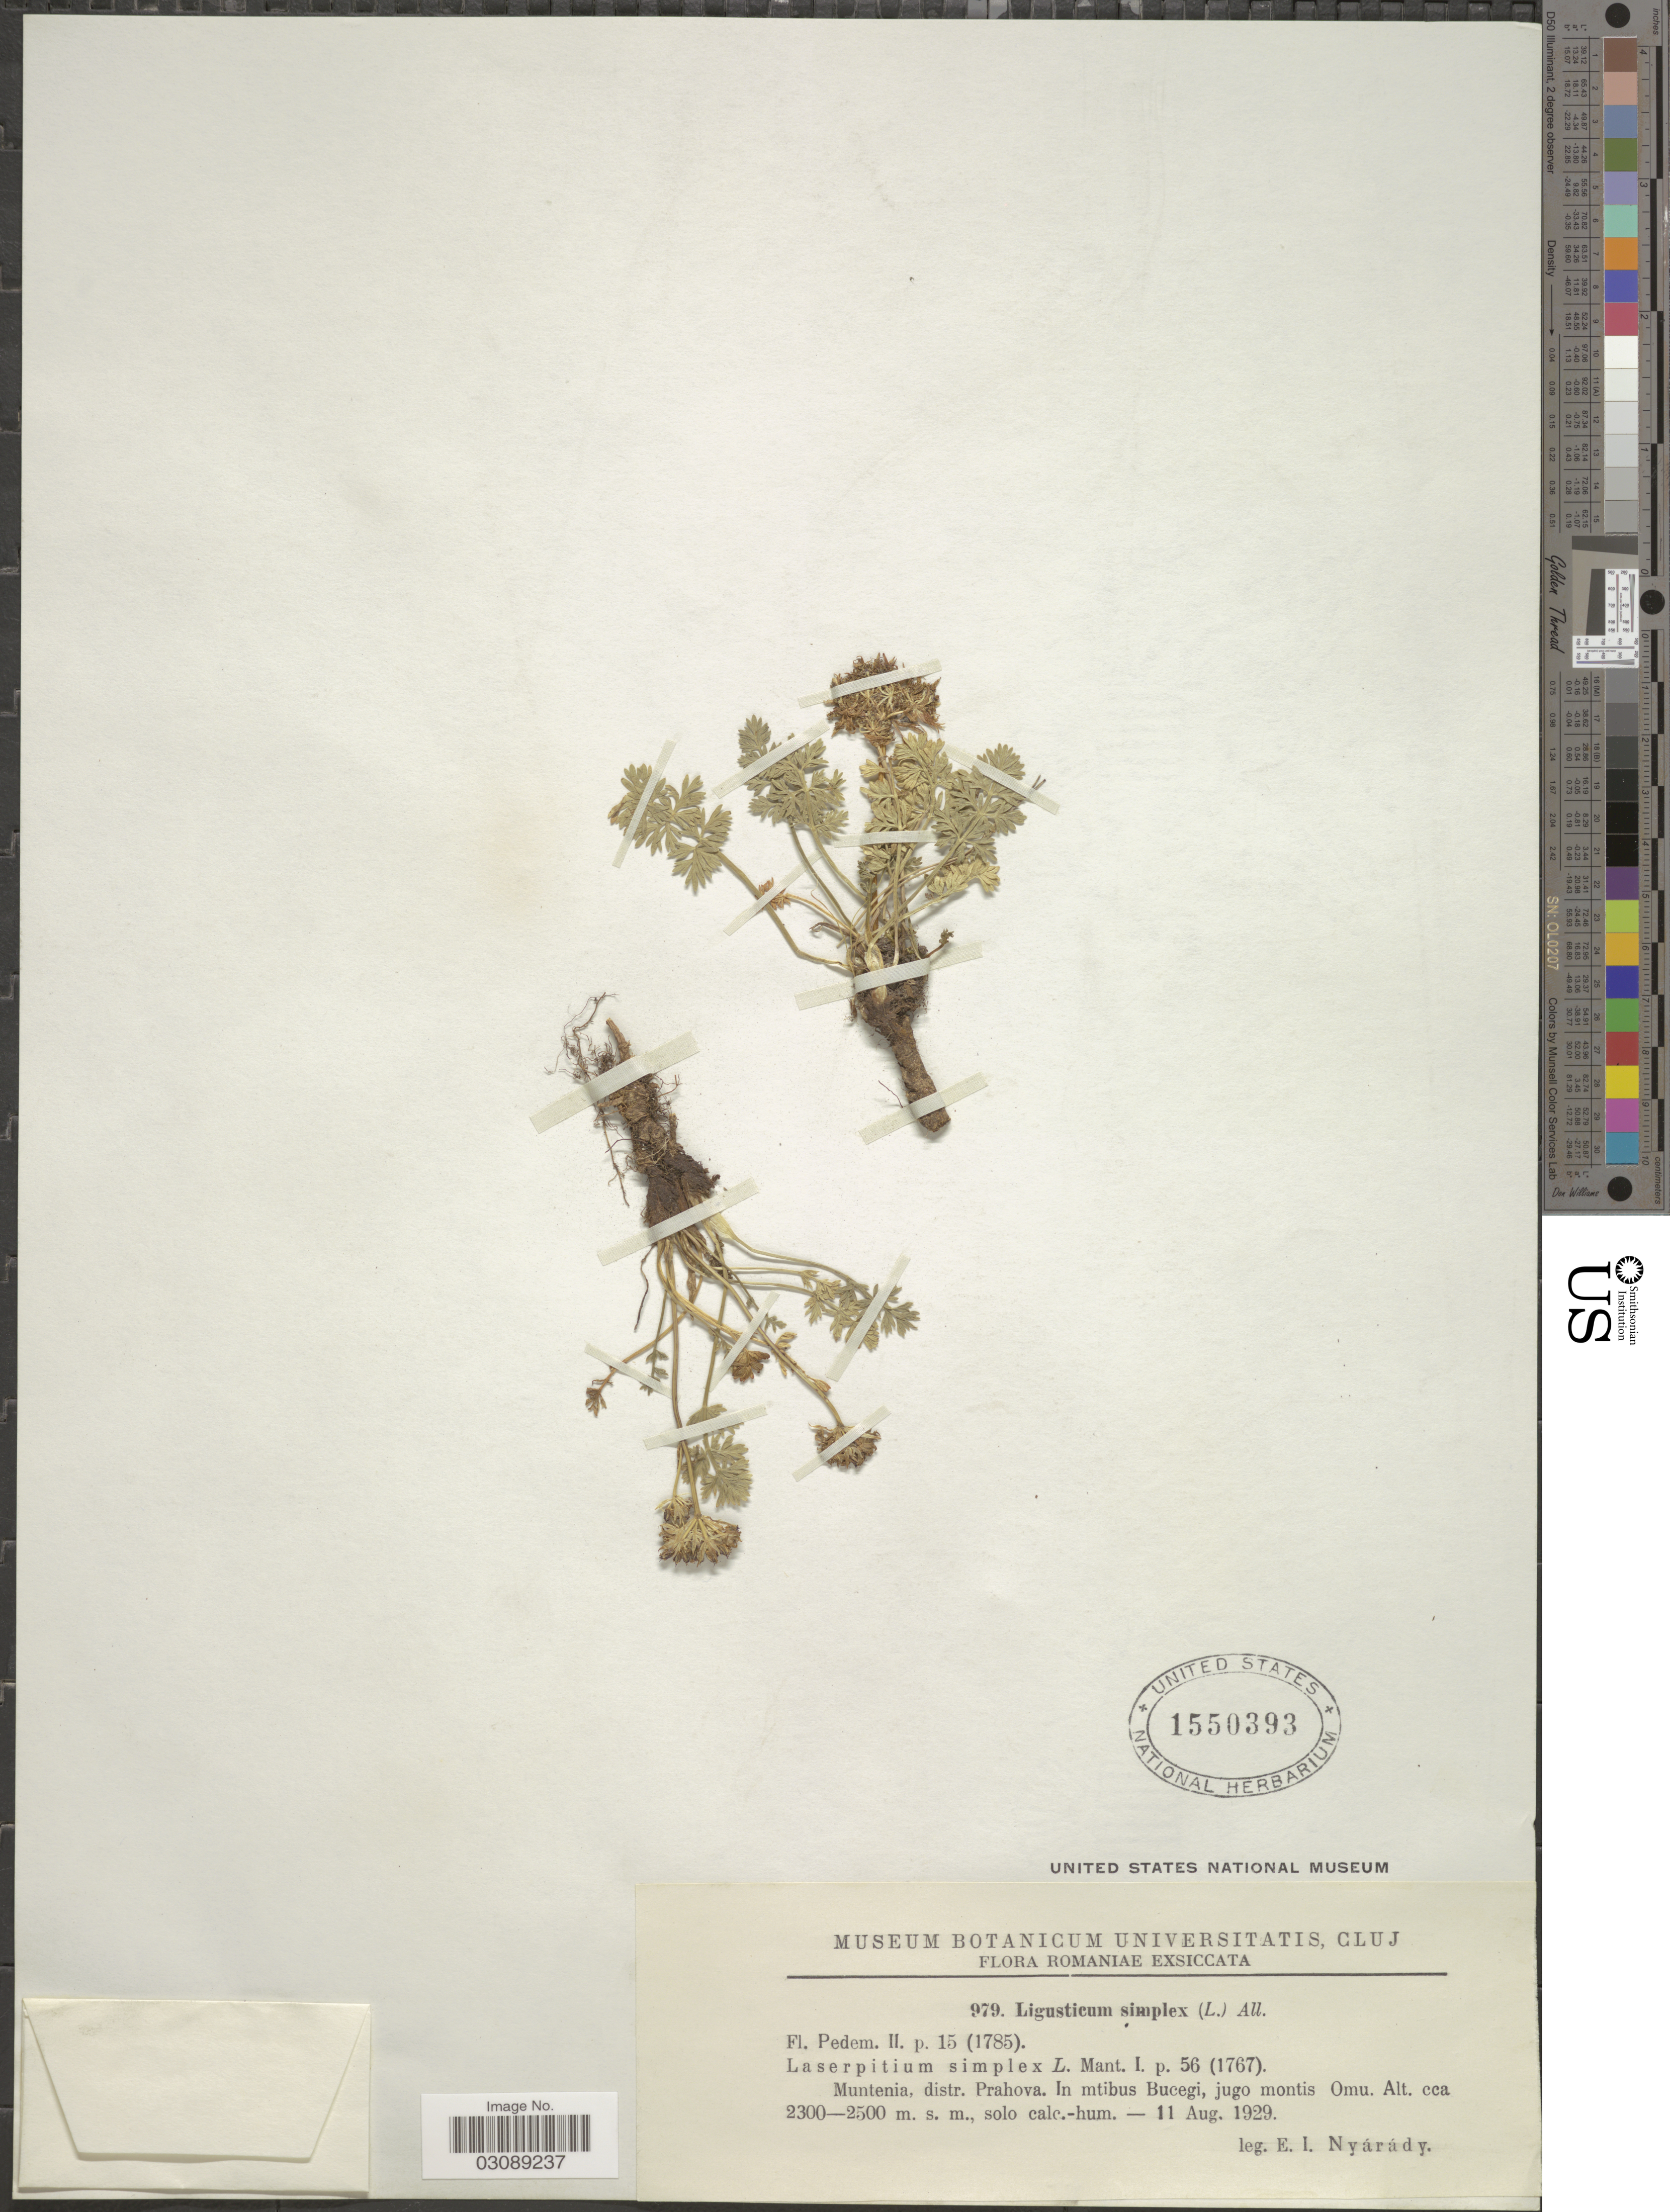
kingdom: Plantae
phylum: Tracheophyta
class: Magnoliopsida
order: Apiales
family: Apiaceae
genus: Ligusticum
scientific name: Ligusticum mutellinoides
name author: (Crantz) Vill.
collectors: E. Nyárády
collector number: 979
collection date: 1929-08-11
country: Romania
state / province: Prahova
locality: Muntenia, distr. Prahova. In mtibus Bucegi, jugo montis Omu.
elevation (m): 2300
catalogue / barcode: US 1550393